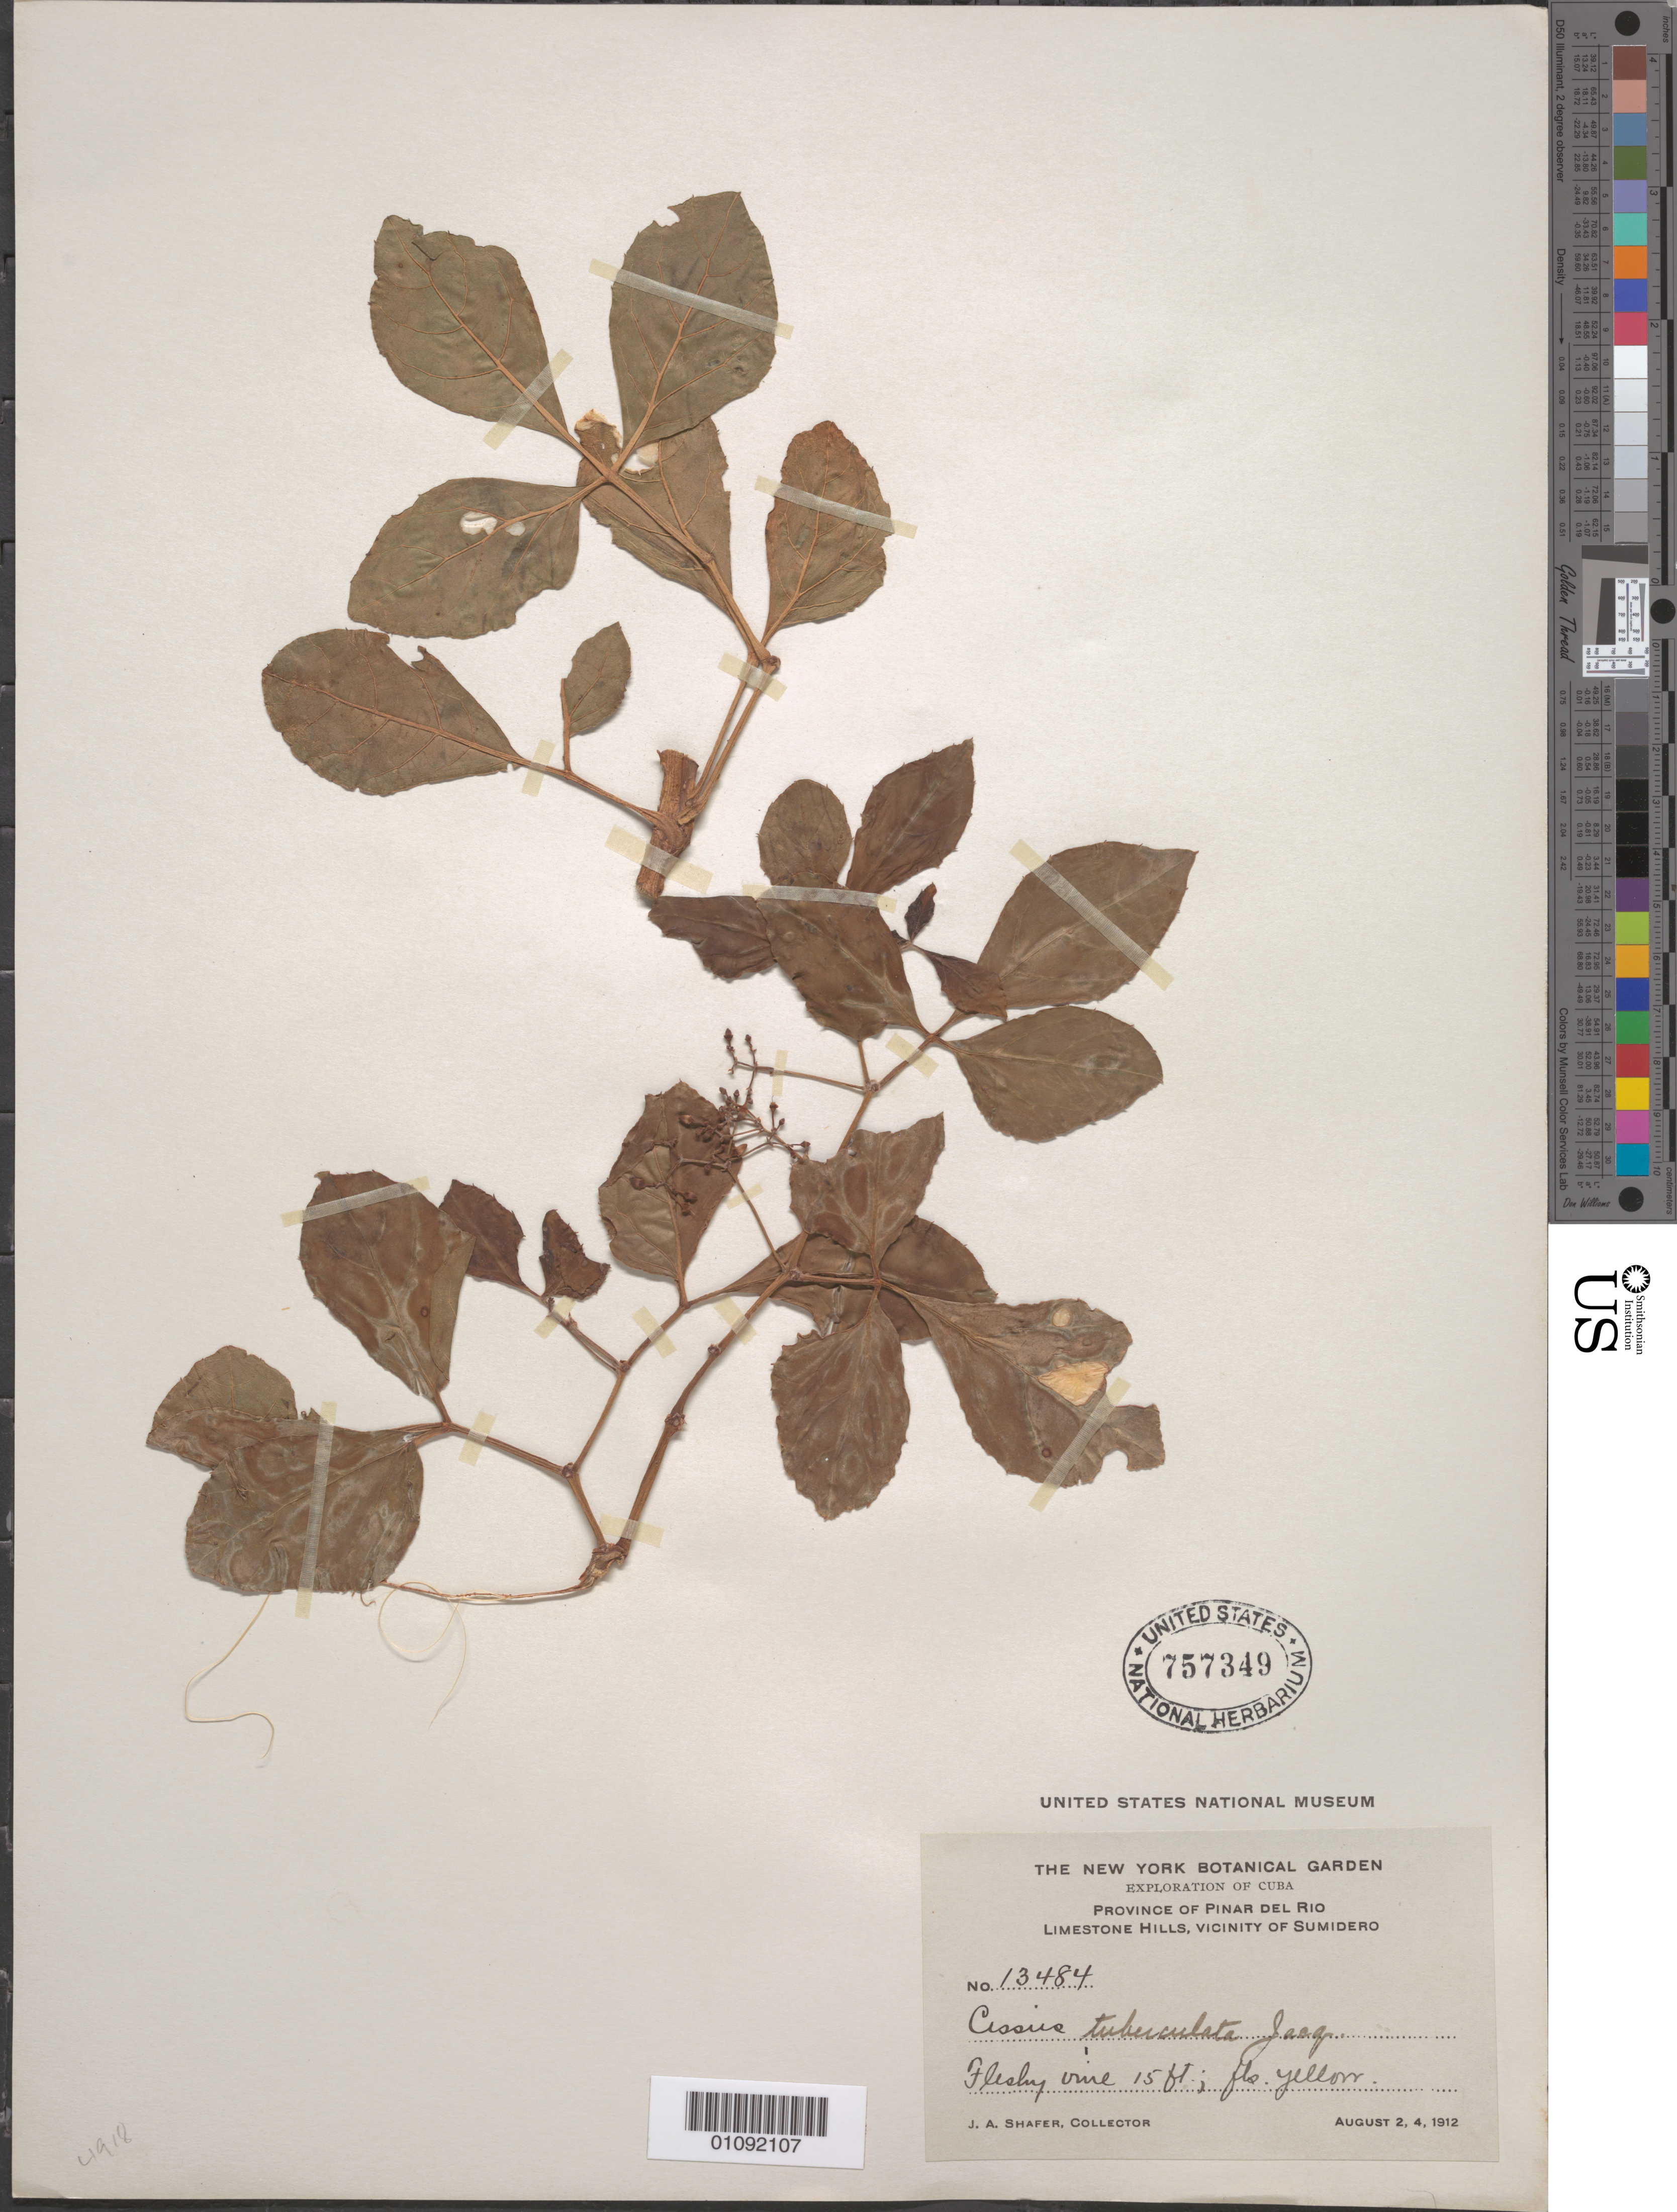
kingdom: Plantae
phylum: Tracheophyta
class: Magnoliopsida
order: Vitales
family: Vitaceae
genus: Cissus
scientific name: Cissus tuberculata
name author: Jacq.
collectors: J. A. Shafer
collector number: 13484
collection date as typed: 02 Aug 1912 and 04 Aug 1912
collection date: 1912-08-02,1912-08-04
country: Cuba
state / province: Pinar del Rio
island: Cuba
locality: Limestone Hills, vicinity of Sumidero, Province of Pinar del Rio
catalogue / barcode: US 13484